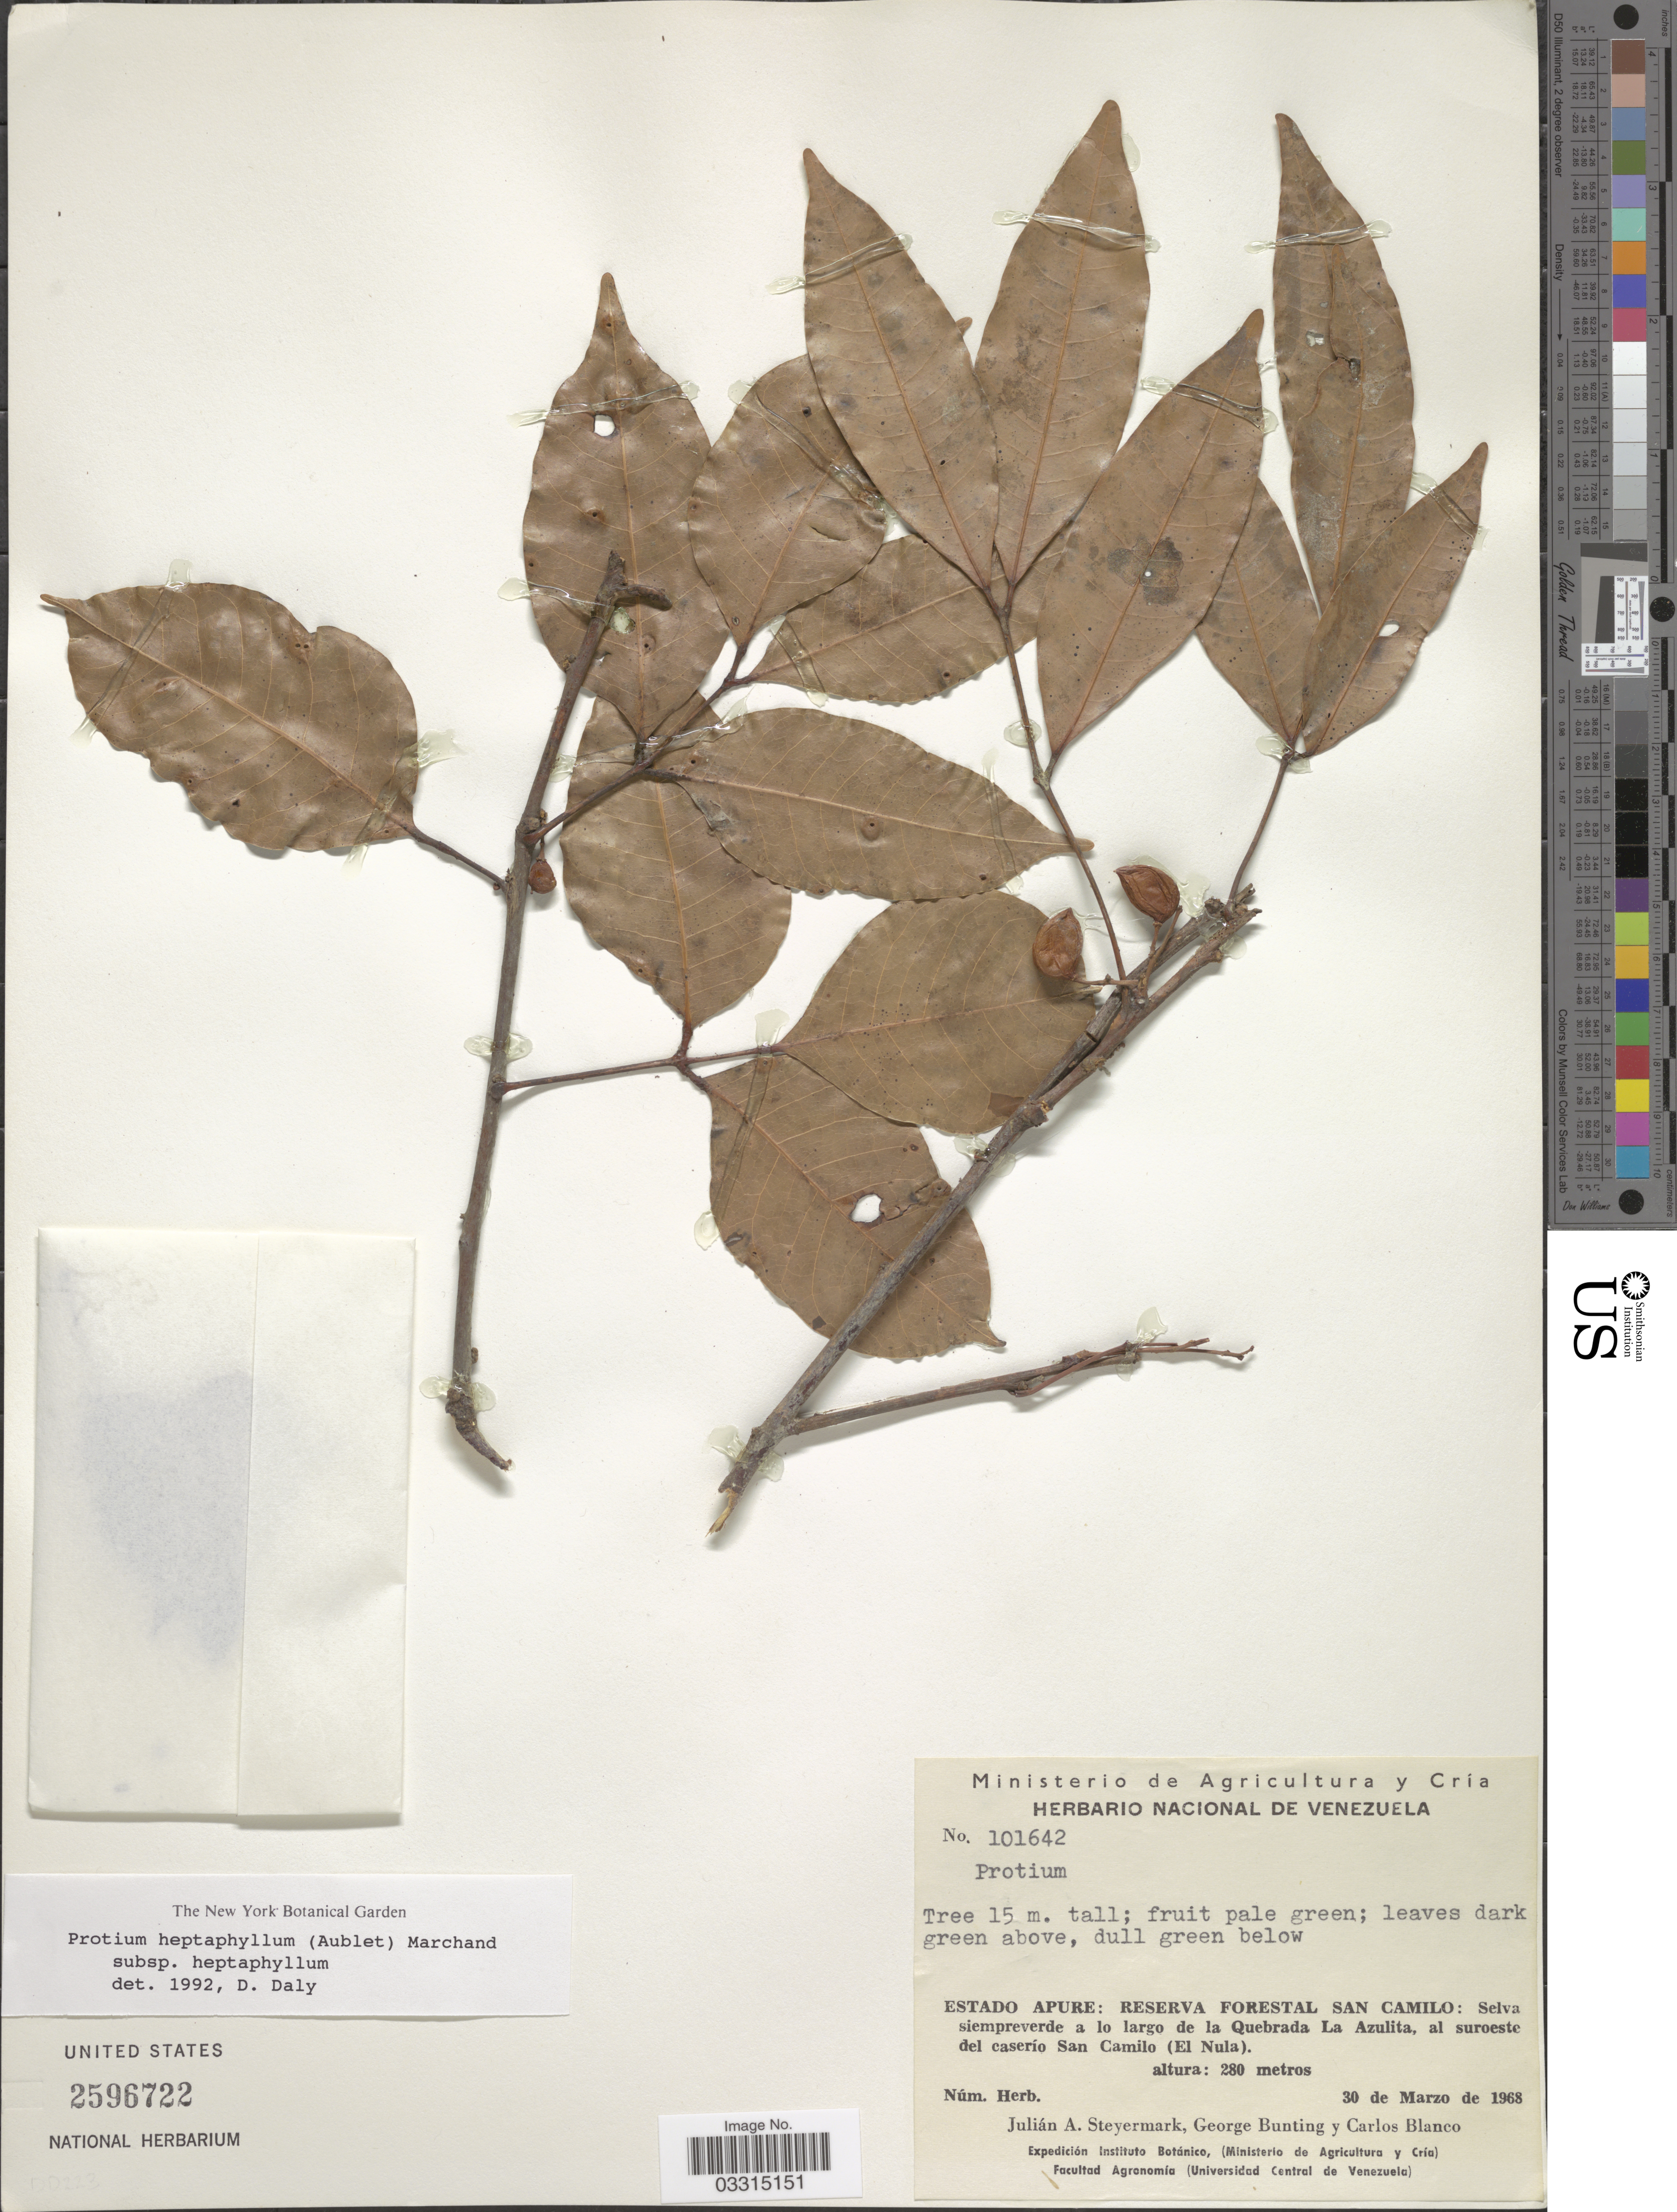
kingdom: Plantae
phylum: Tracheophyta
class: Magnoliopsida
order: Sapindales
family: Burseraceae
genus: Protium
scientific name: Protium heptaphyllum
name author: (Aubl.) Marchand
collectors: J. Steyermark, G. S. Bunting & C. Blanco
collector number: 101642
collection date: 1968-03-30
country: Venezuela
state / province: Apure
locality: Reserva Forestal San Camilo: Selva siempreverde a lo largo de la Quebrada La Azulita, al suroeste del caserío San Camilo (El Nula).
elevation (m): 280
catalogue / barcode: US 2596722